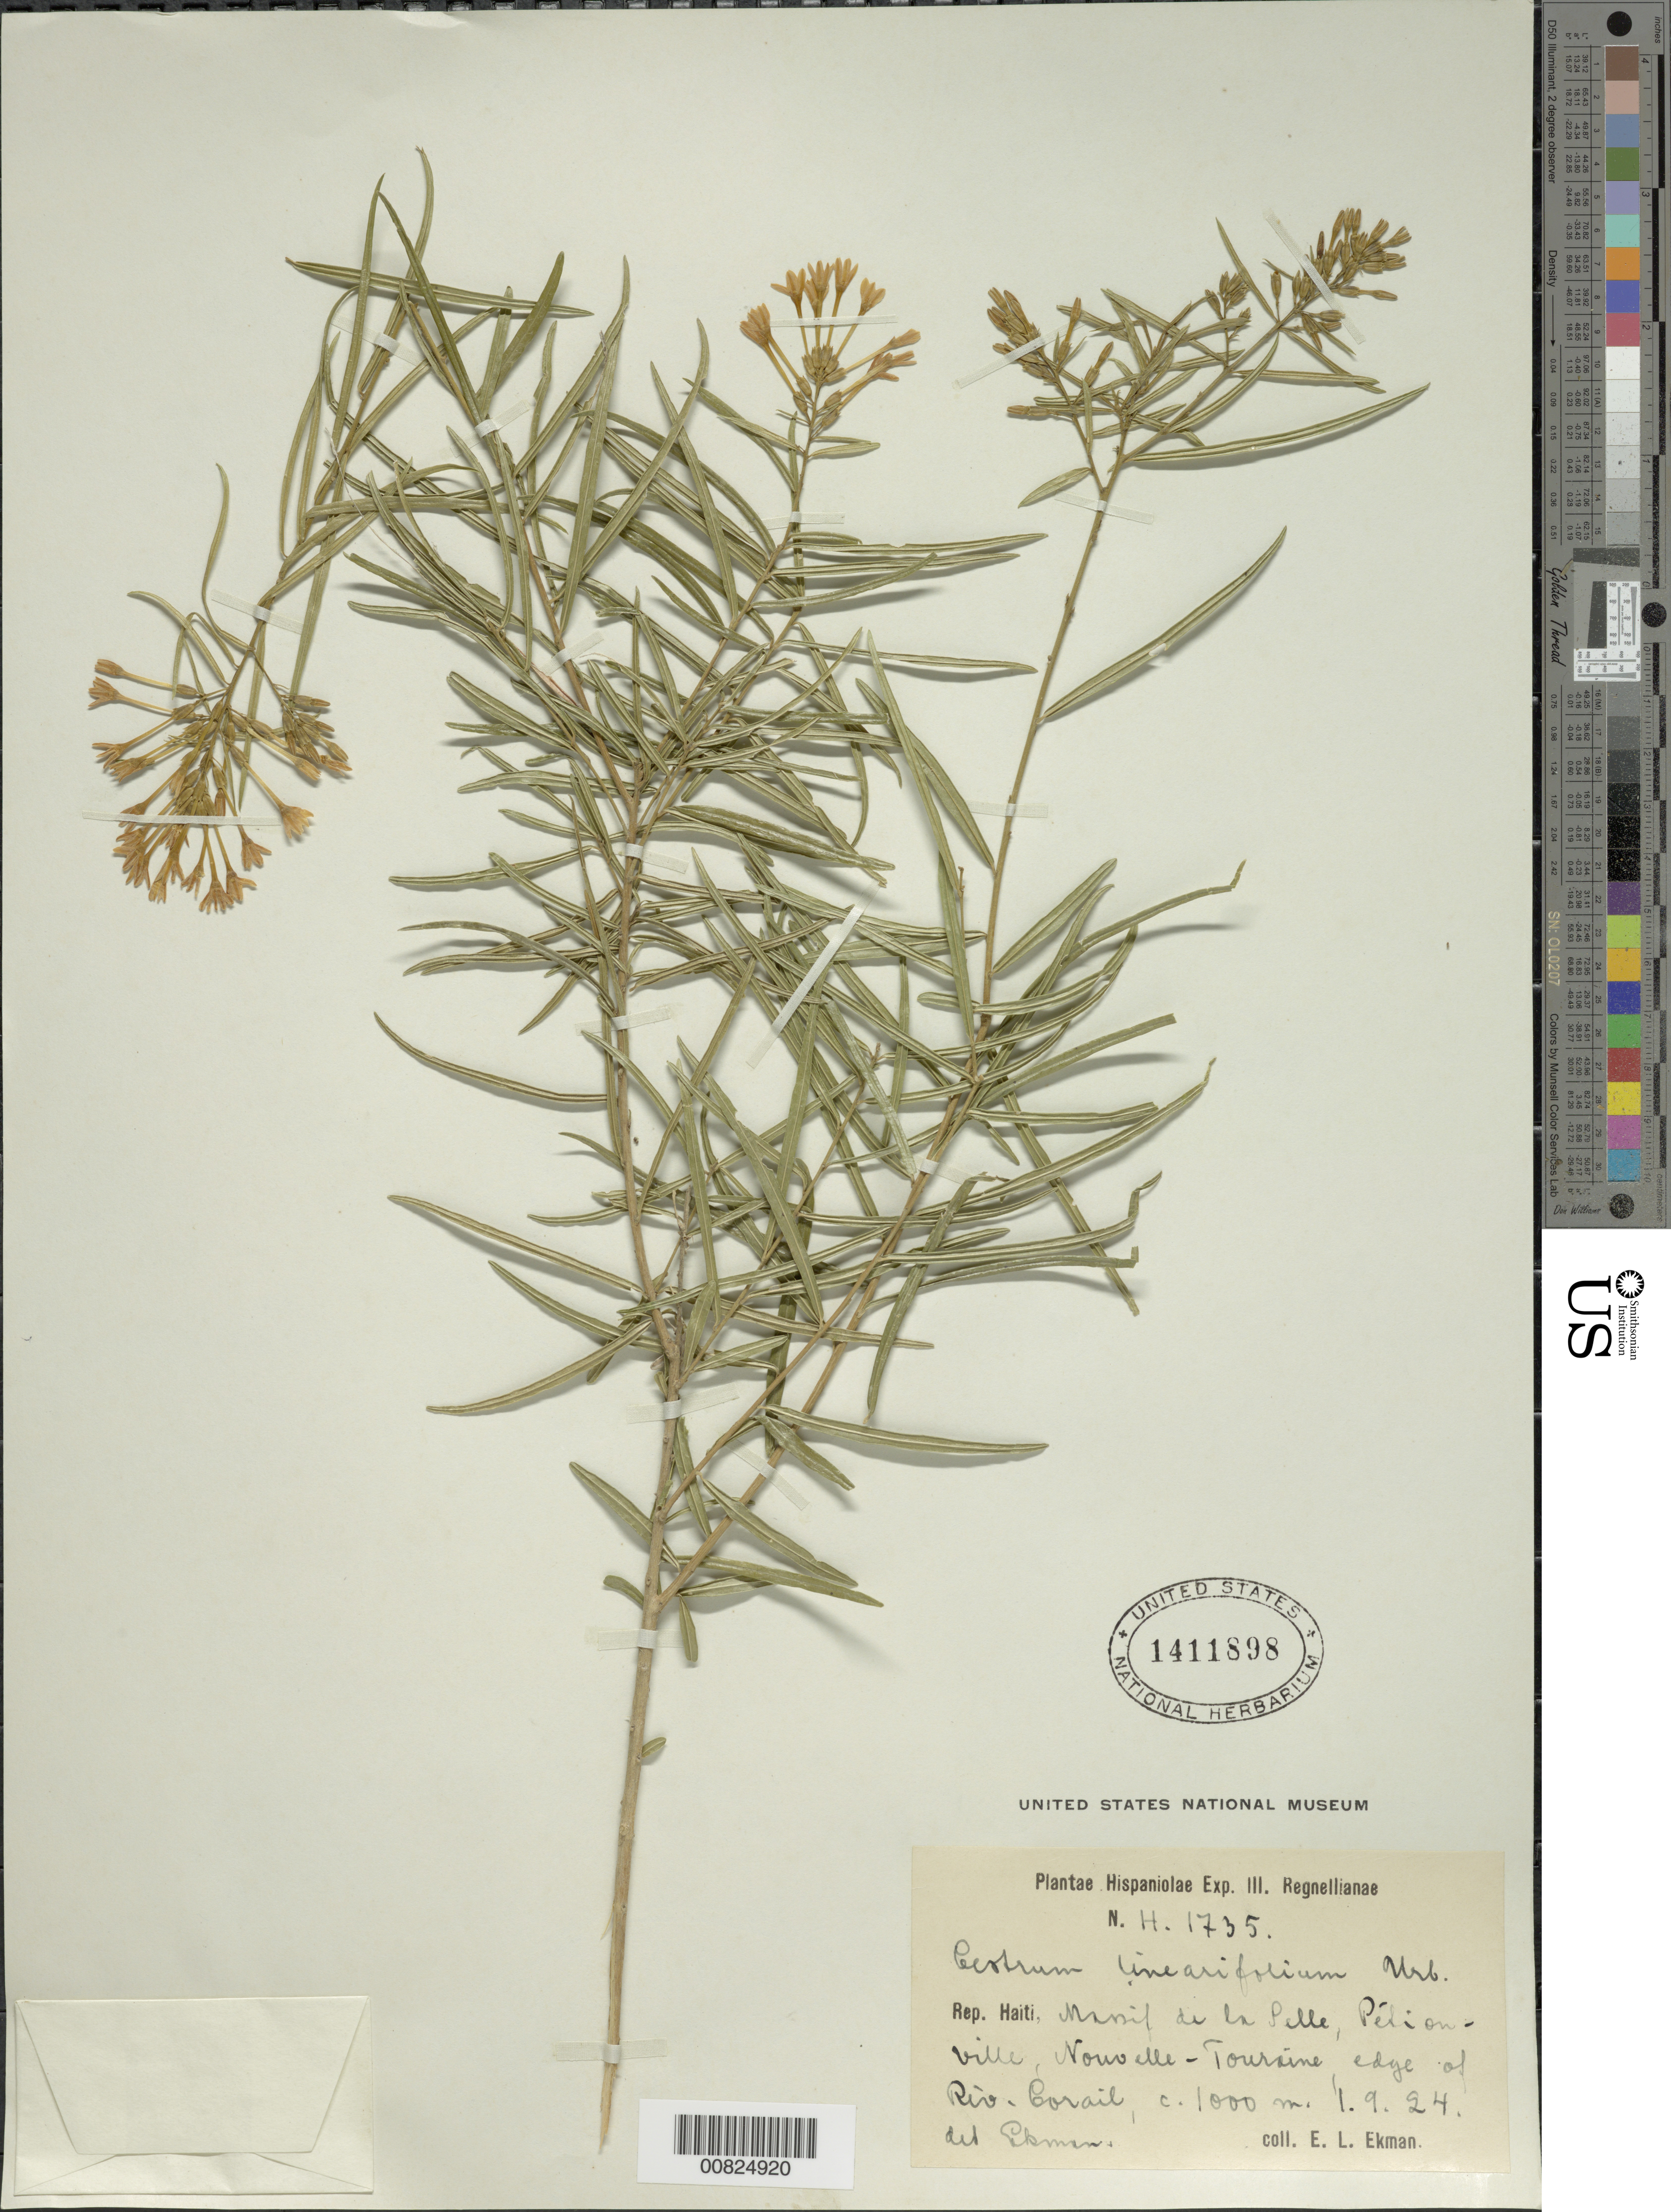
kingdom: Plantae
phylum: Tracheophyta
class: Magnoliopsida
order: Solanales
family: Solanaceae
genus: Cestrum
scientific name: Cestrum linearifolium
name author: Urb.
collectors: E. L. Ekman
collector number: H 1735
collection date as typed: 01 Sep 1924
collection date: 1924-09-01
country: Haiti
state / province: Nord-Ouest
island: Hispaniola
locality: Massif de la Selle, Pétionville, nouvelle-Tourne, edge of Riv. Corail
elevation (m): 1000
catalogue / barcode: US 1411898